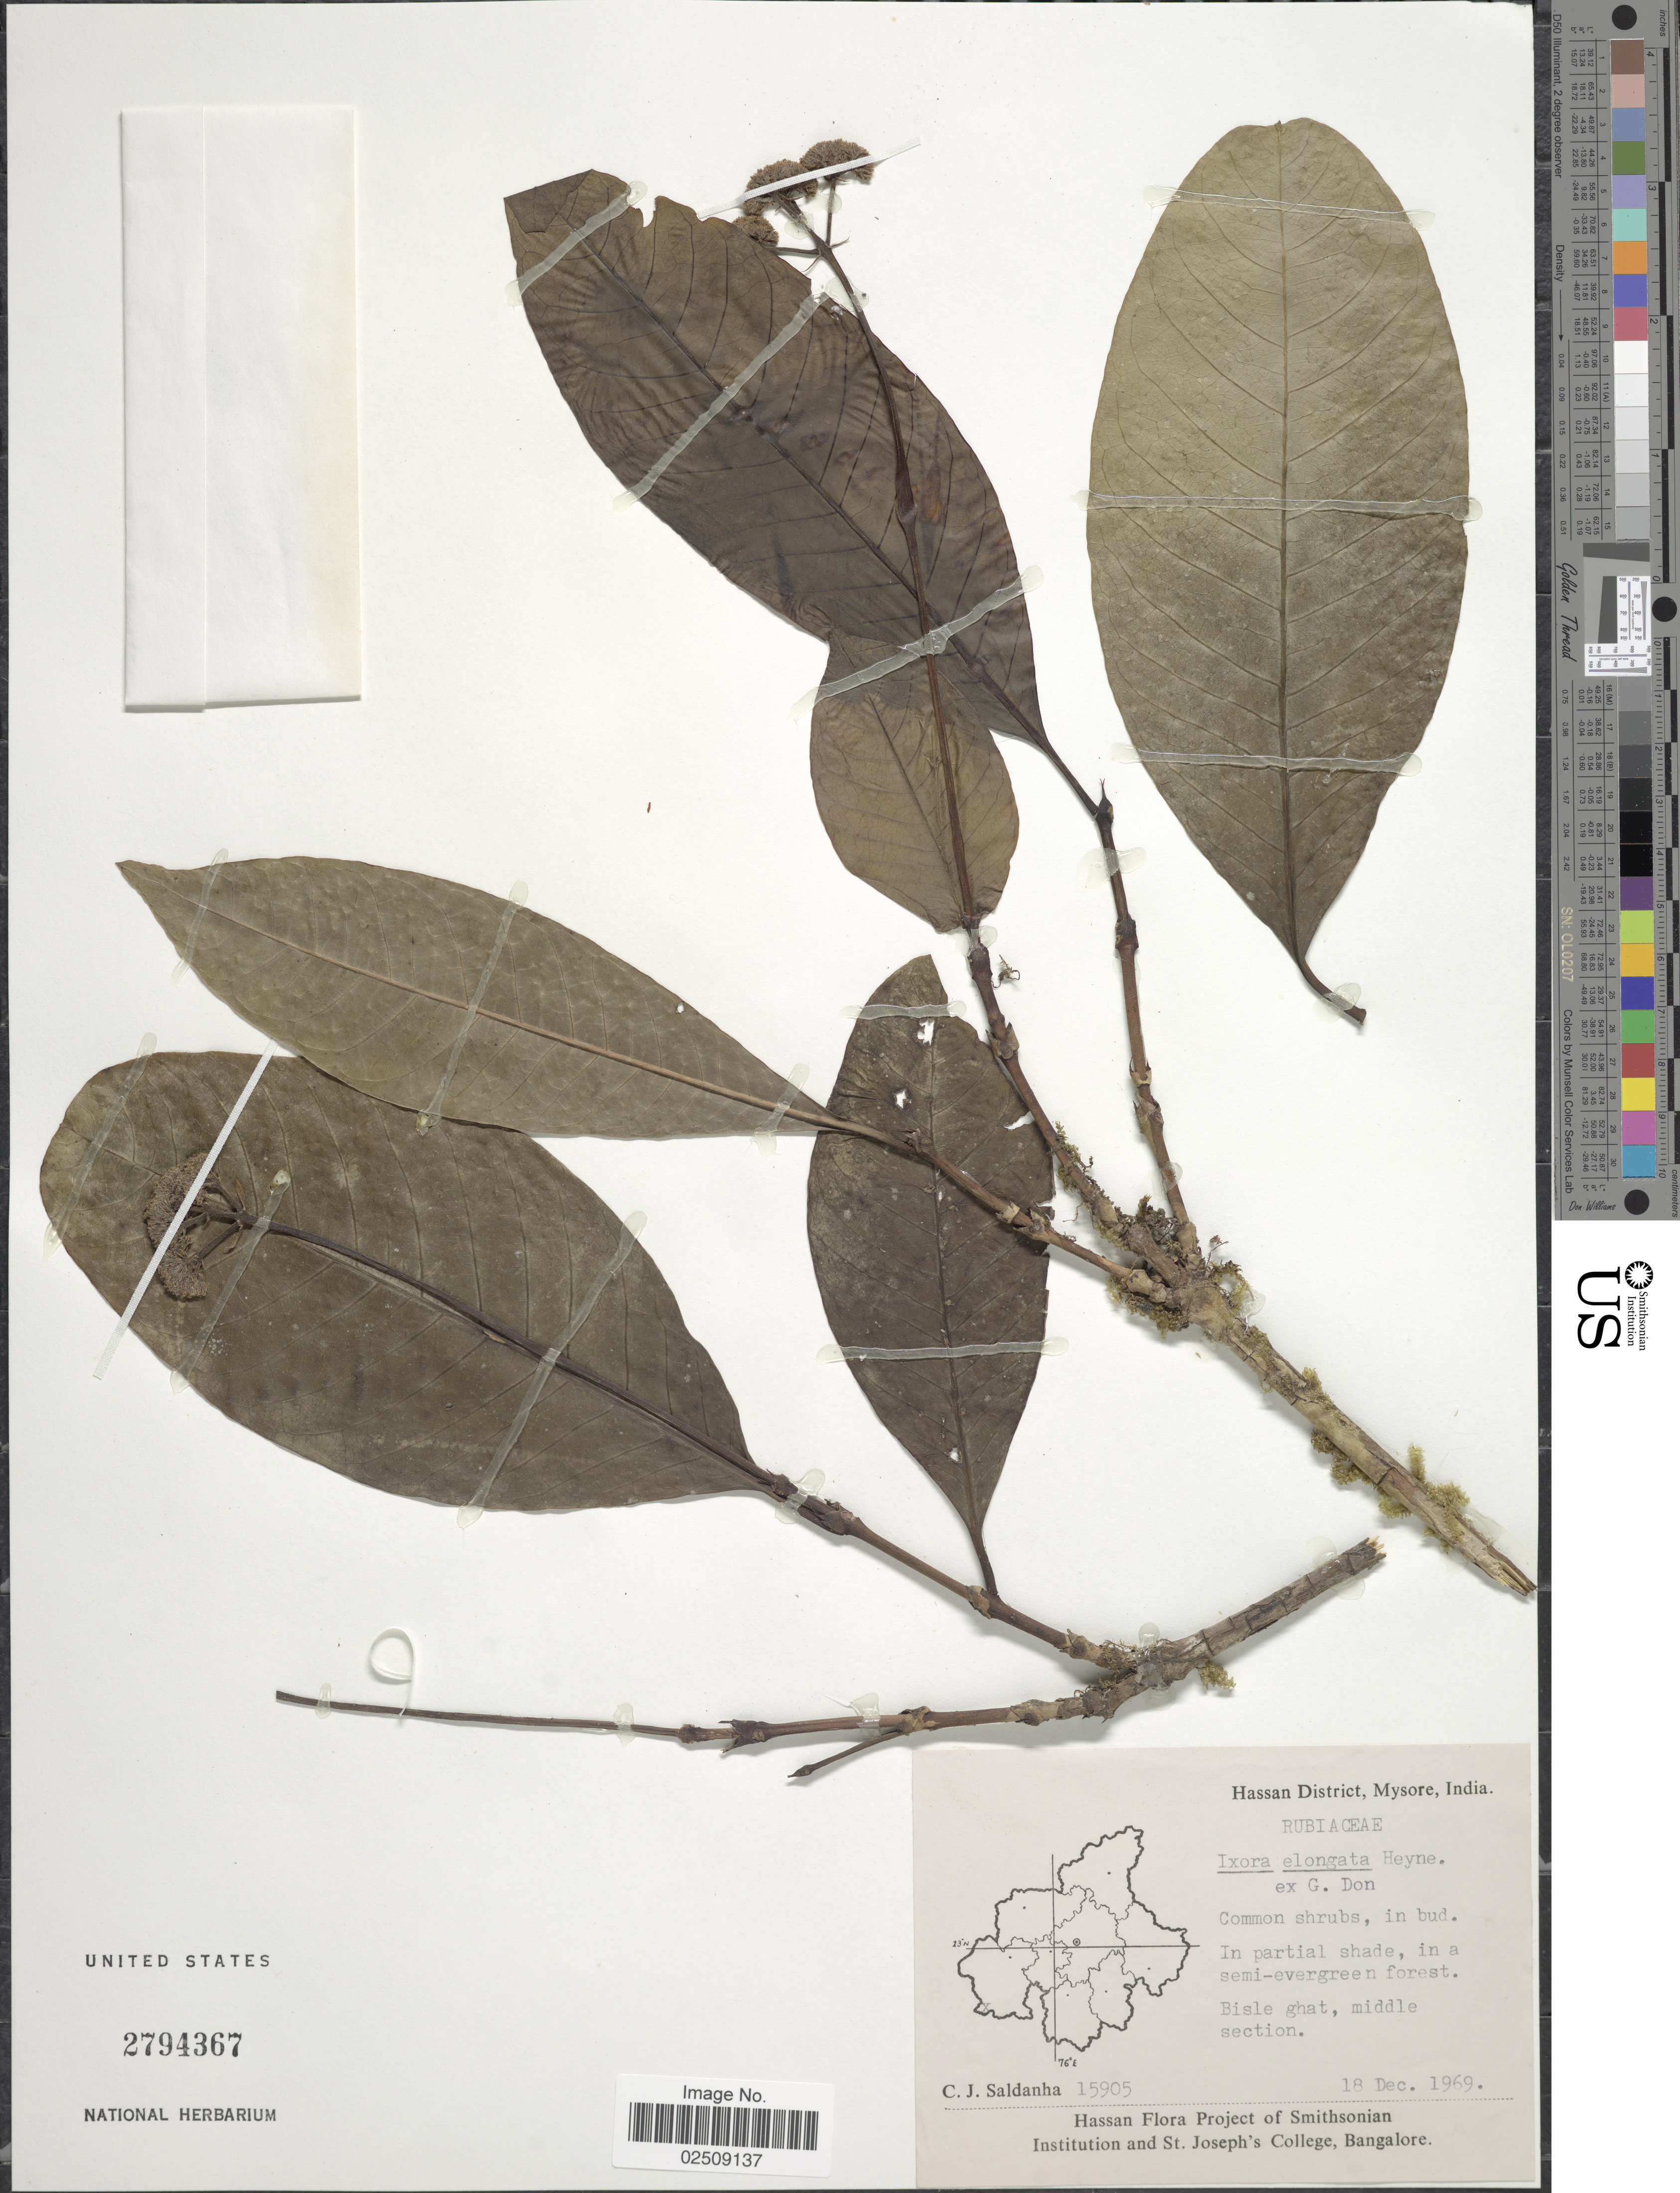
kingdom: Plantae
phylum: Tracheophyta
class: Magnoliopsida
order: Gentianales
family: Rubiaceae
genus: Ixora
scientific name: Ixora elongata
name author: F. Heyne & G. Don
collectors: C. J. Saldanha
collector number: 15905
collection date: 1969-12-18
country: India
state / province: Karnataka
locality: Hassan District, Mysore. Bisle ghat, middle section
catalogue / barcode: US 2794367